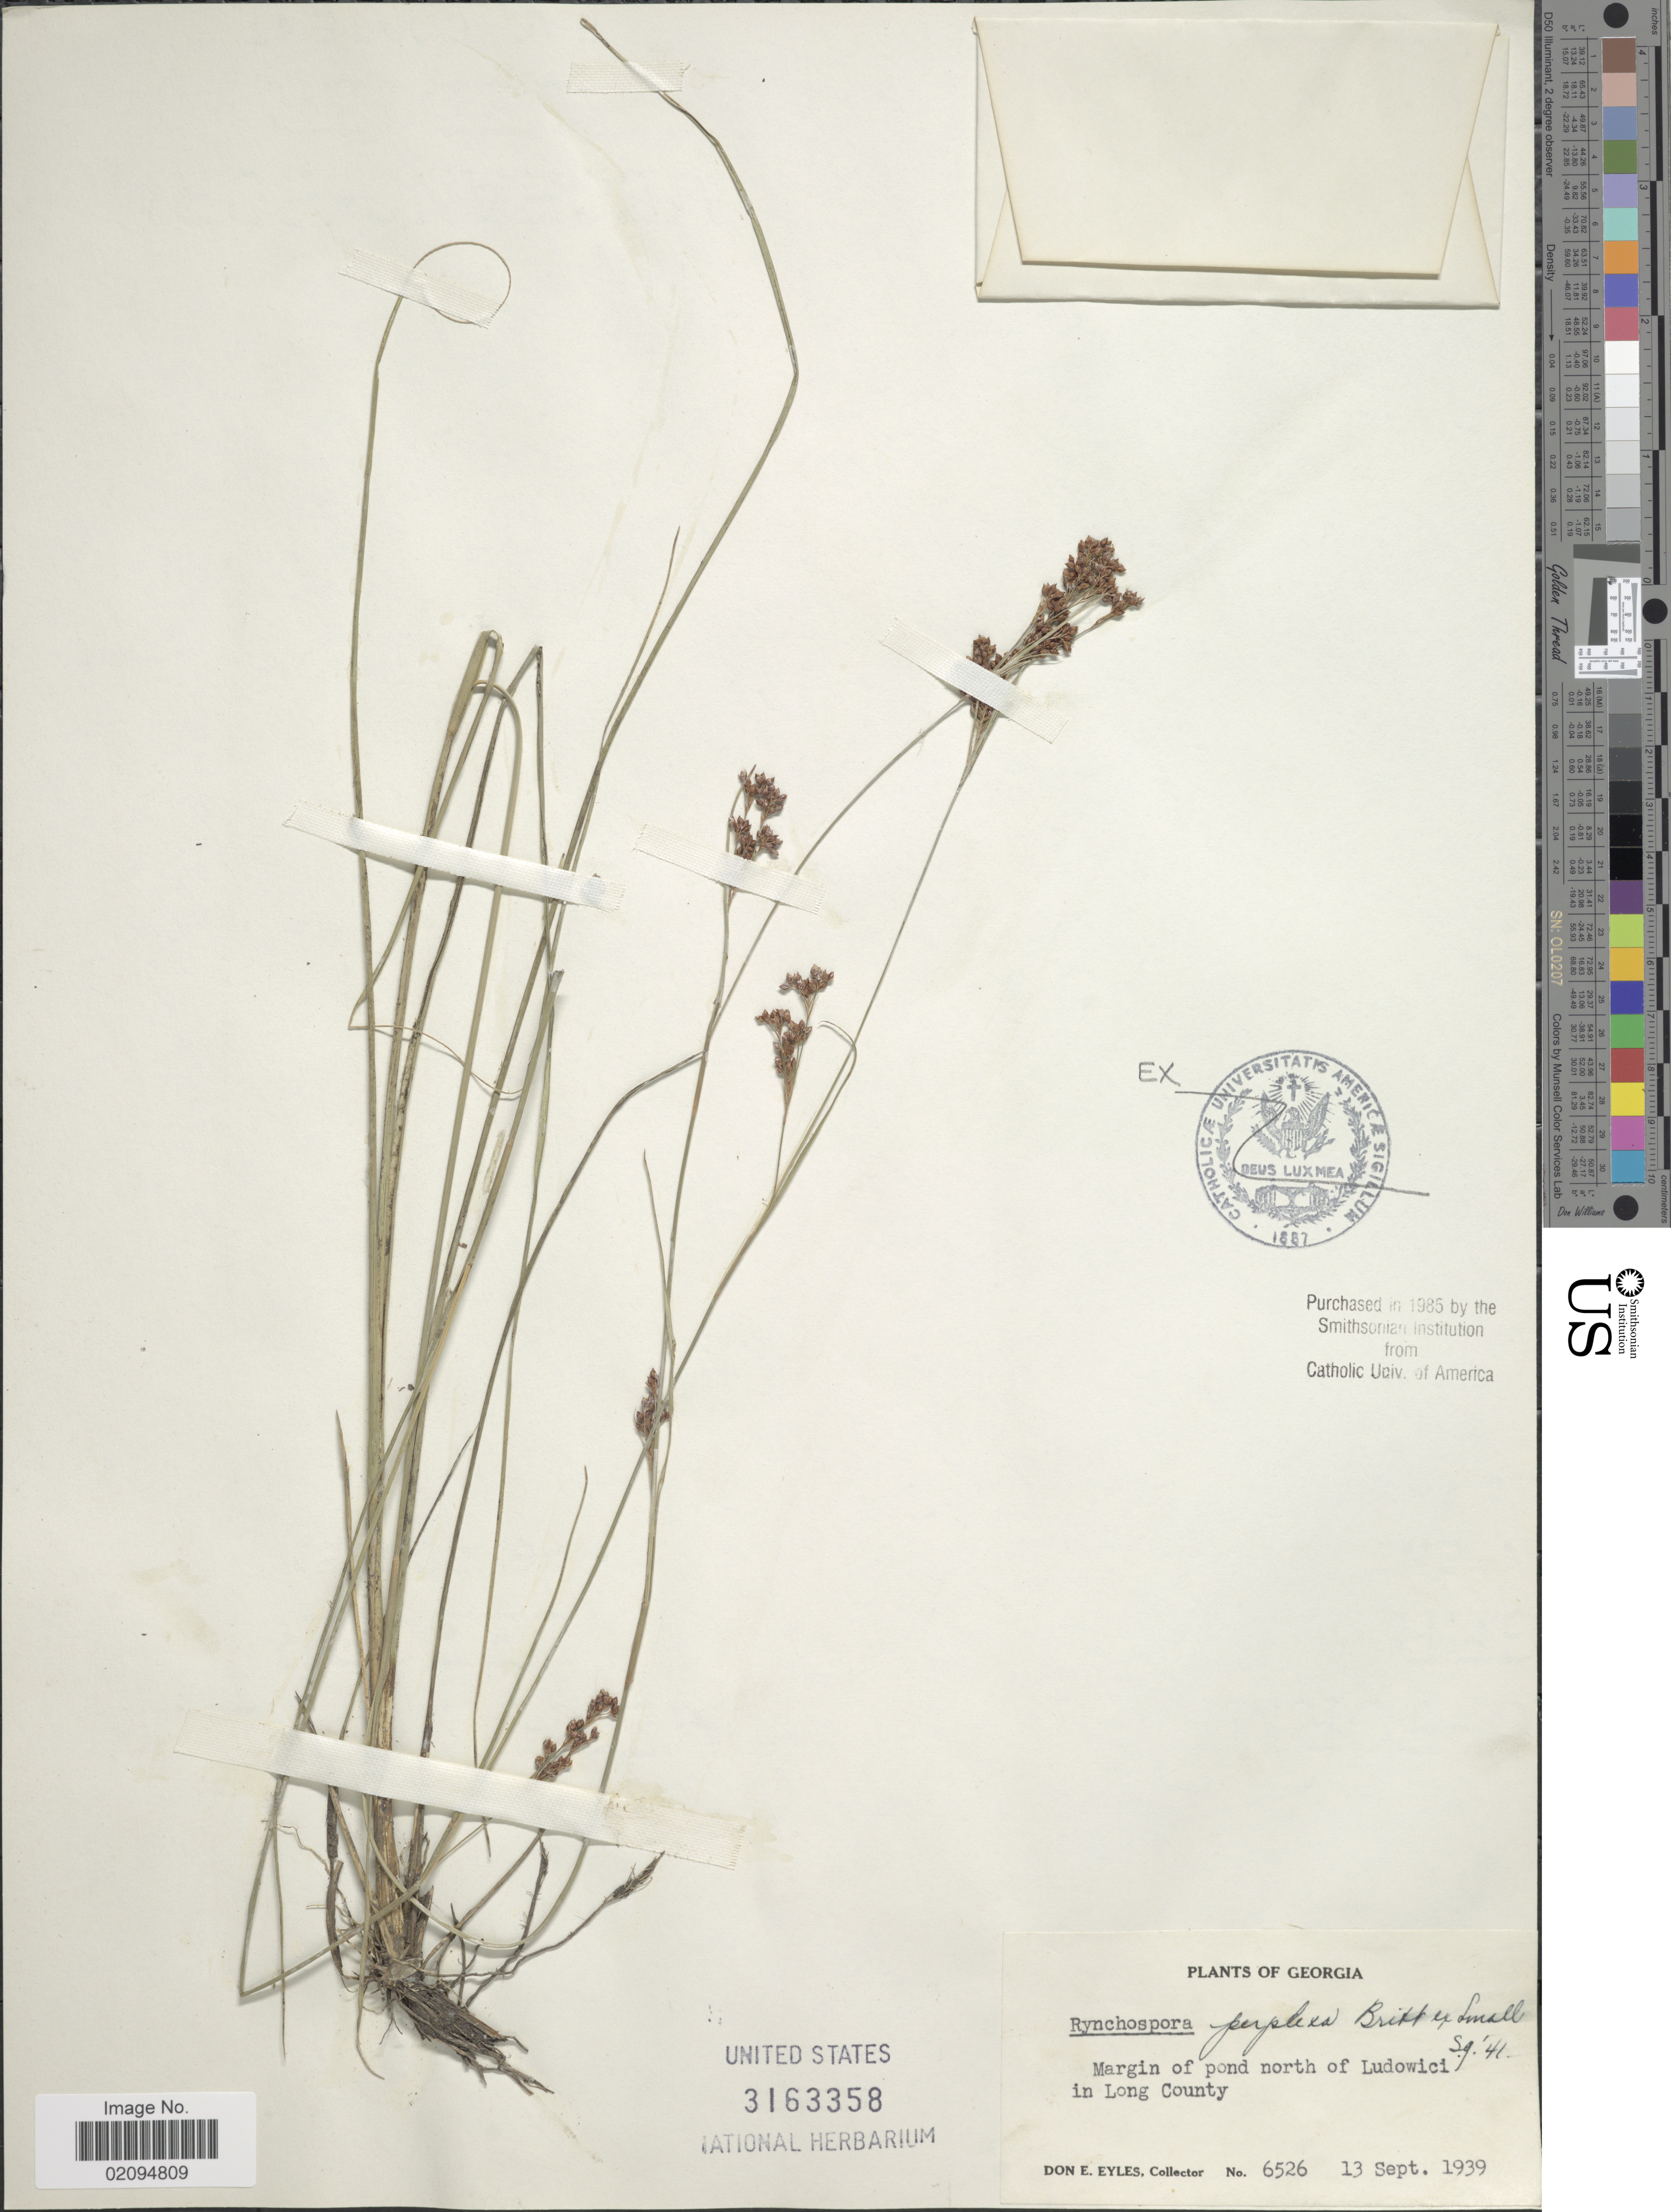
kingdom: Plantae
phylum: Tracheophyta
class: Liliopsida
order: Poales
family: Cyperaceae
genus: Rhynchospora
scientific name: Rhynchospora perplexa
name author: Britton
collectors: D. Eyles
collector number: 6526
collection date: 1939-09-13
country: United States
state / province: Georgia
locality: Pond north of Ludowici in Long County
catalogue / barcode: US 3163358